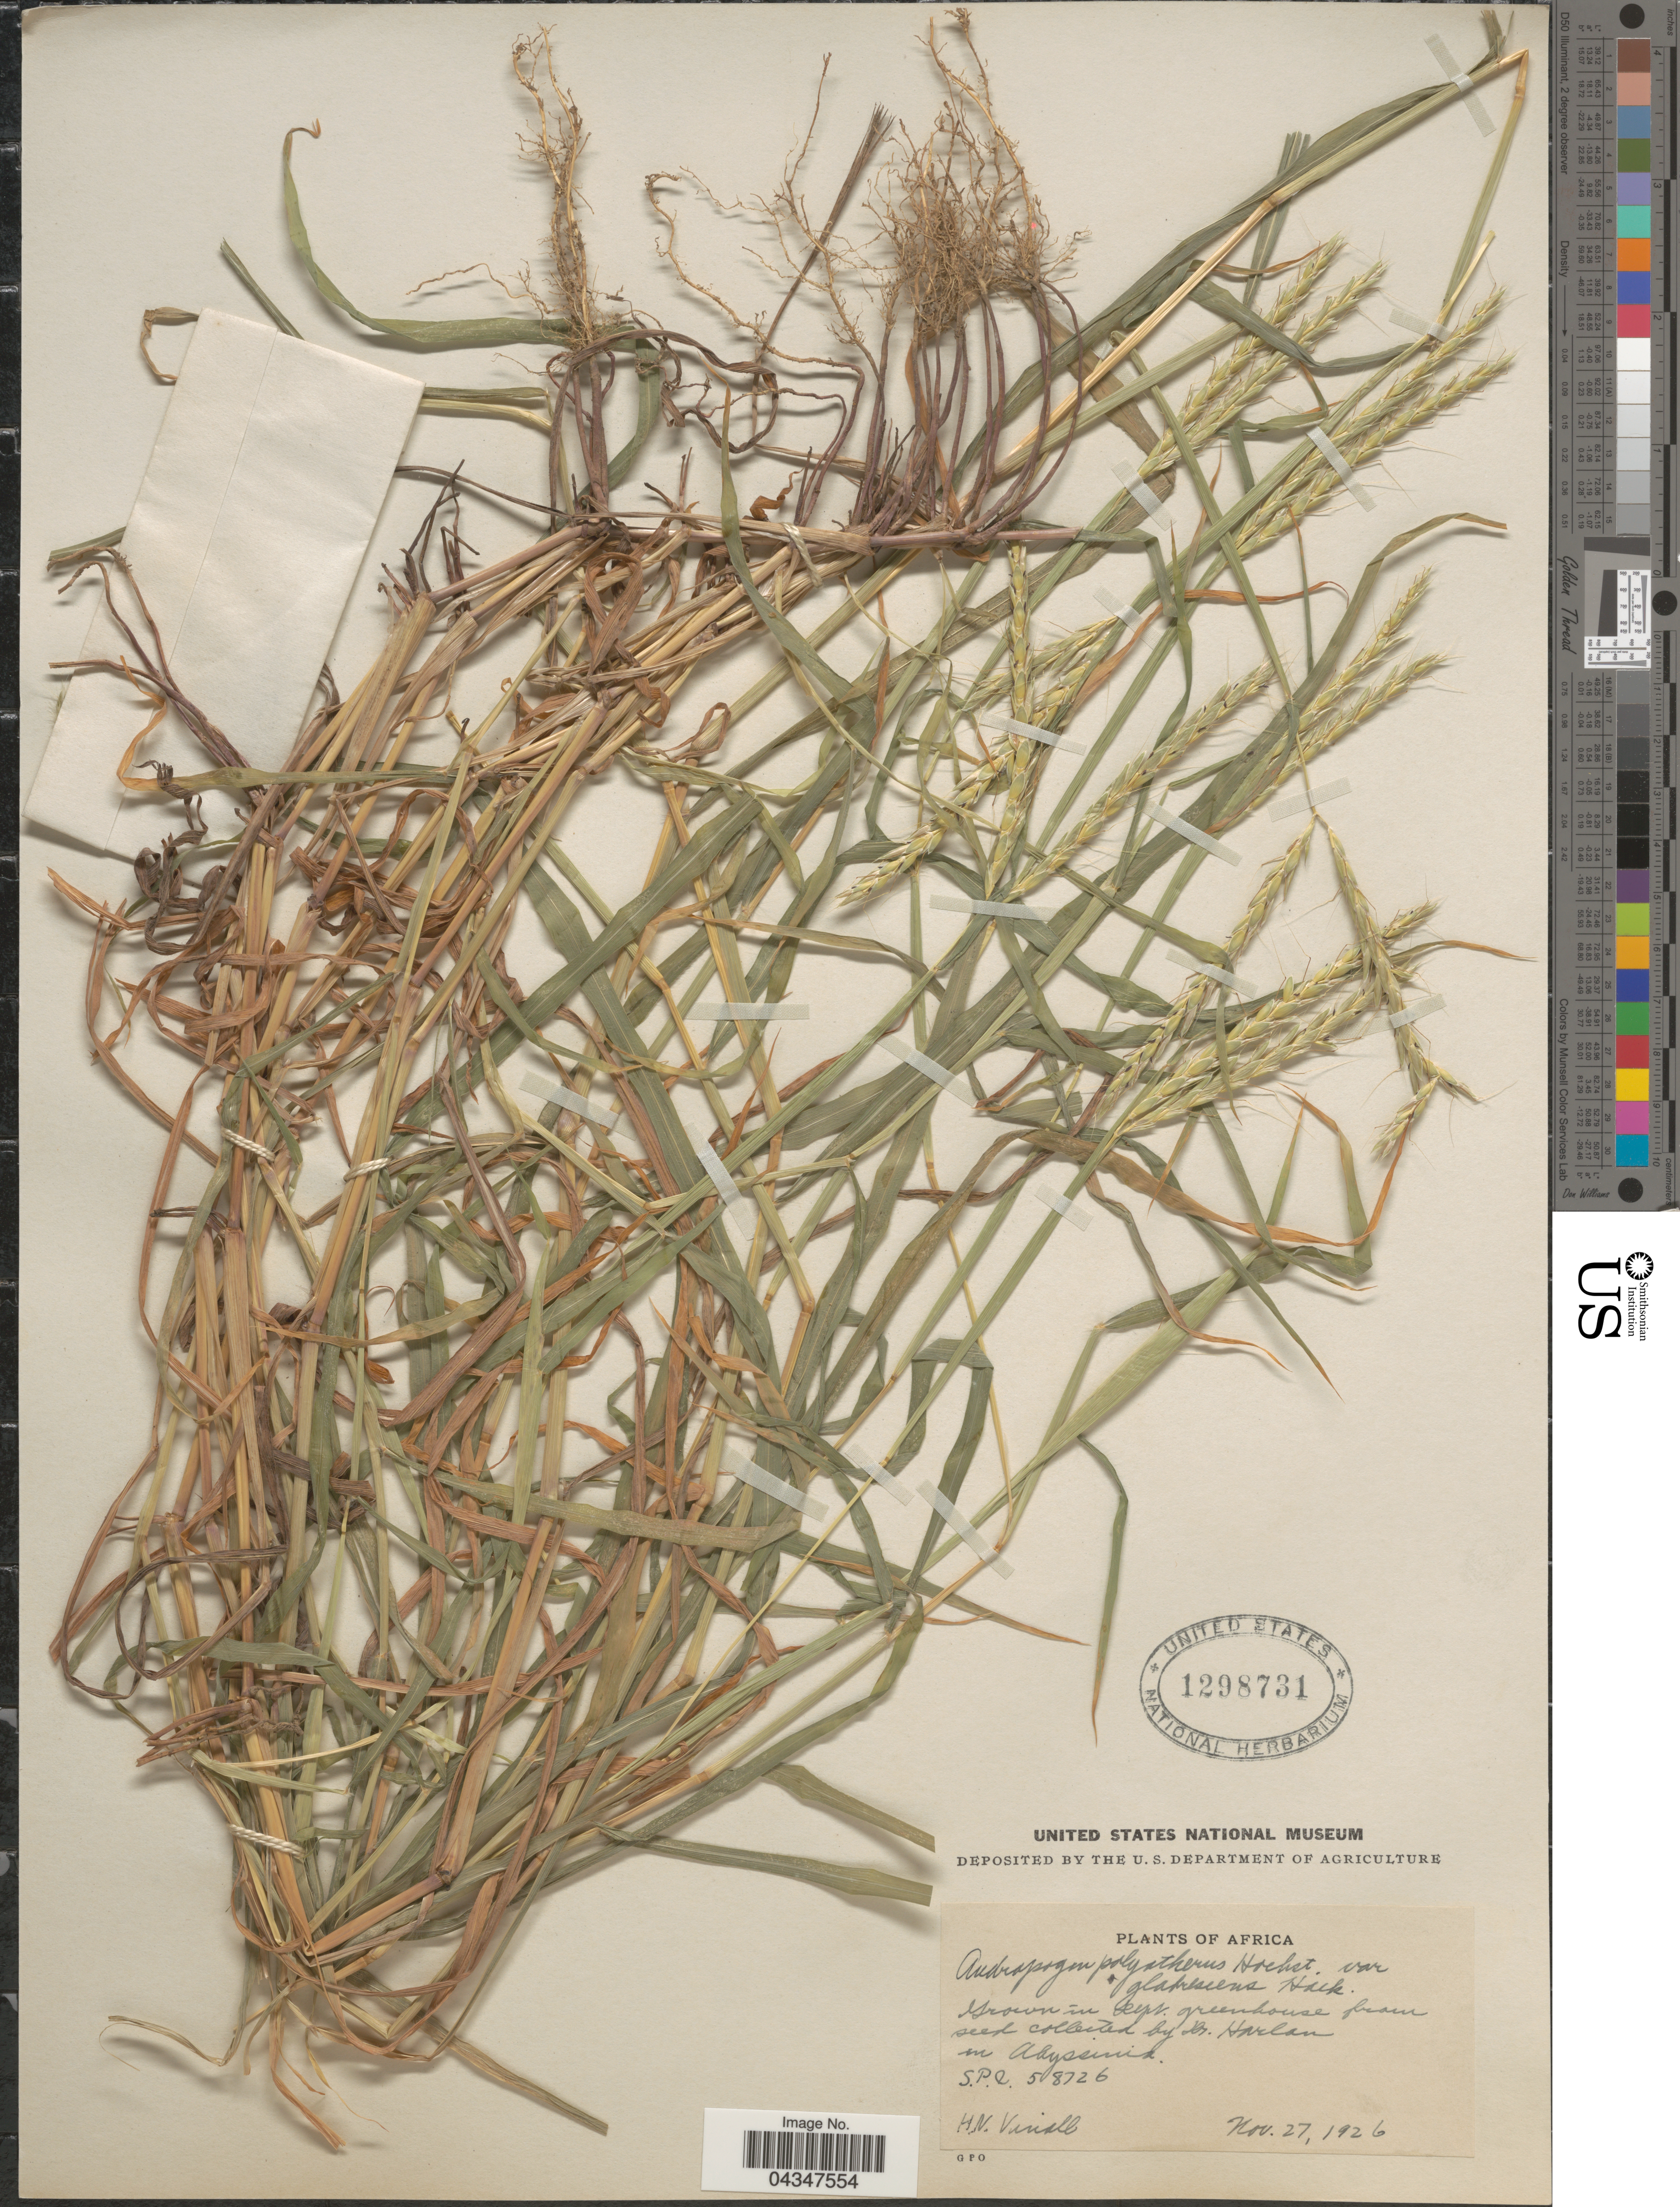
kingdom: Plantae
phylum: Tracheophyta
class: Liliopsida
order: Poales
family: Poaceae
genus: Andropogon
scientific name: Andropogon abyssinicus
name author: Fresen.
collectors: H. Vinall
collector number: S.P.I.58726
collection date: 1926-11-27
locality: Dept. greenhouse.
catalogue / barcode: US 1298731